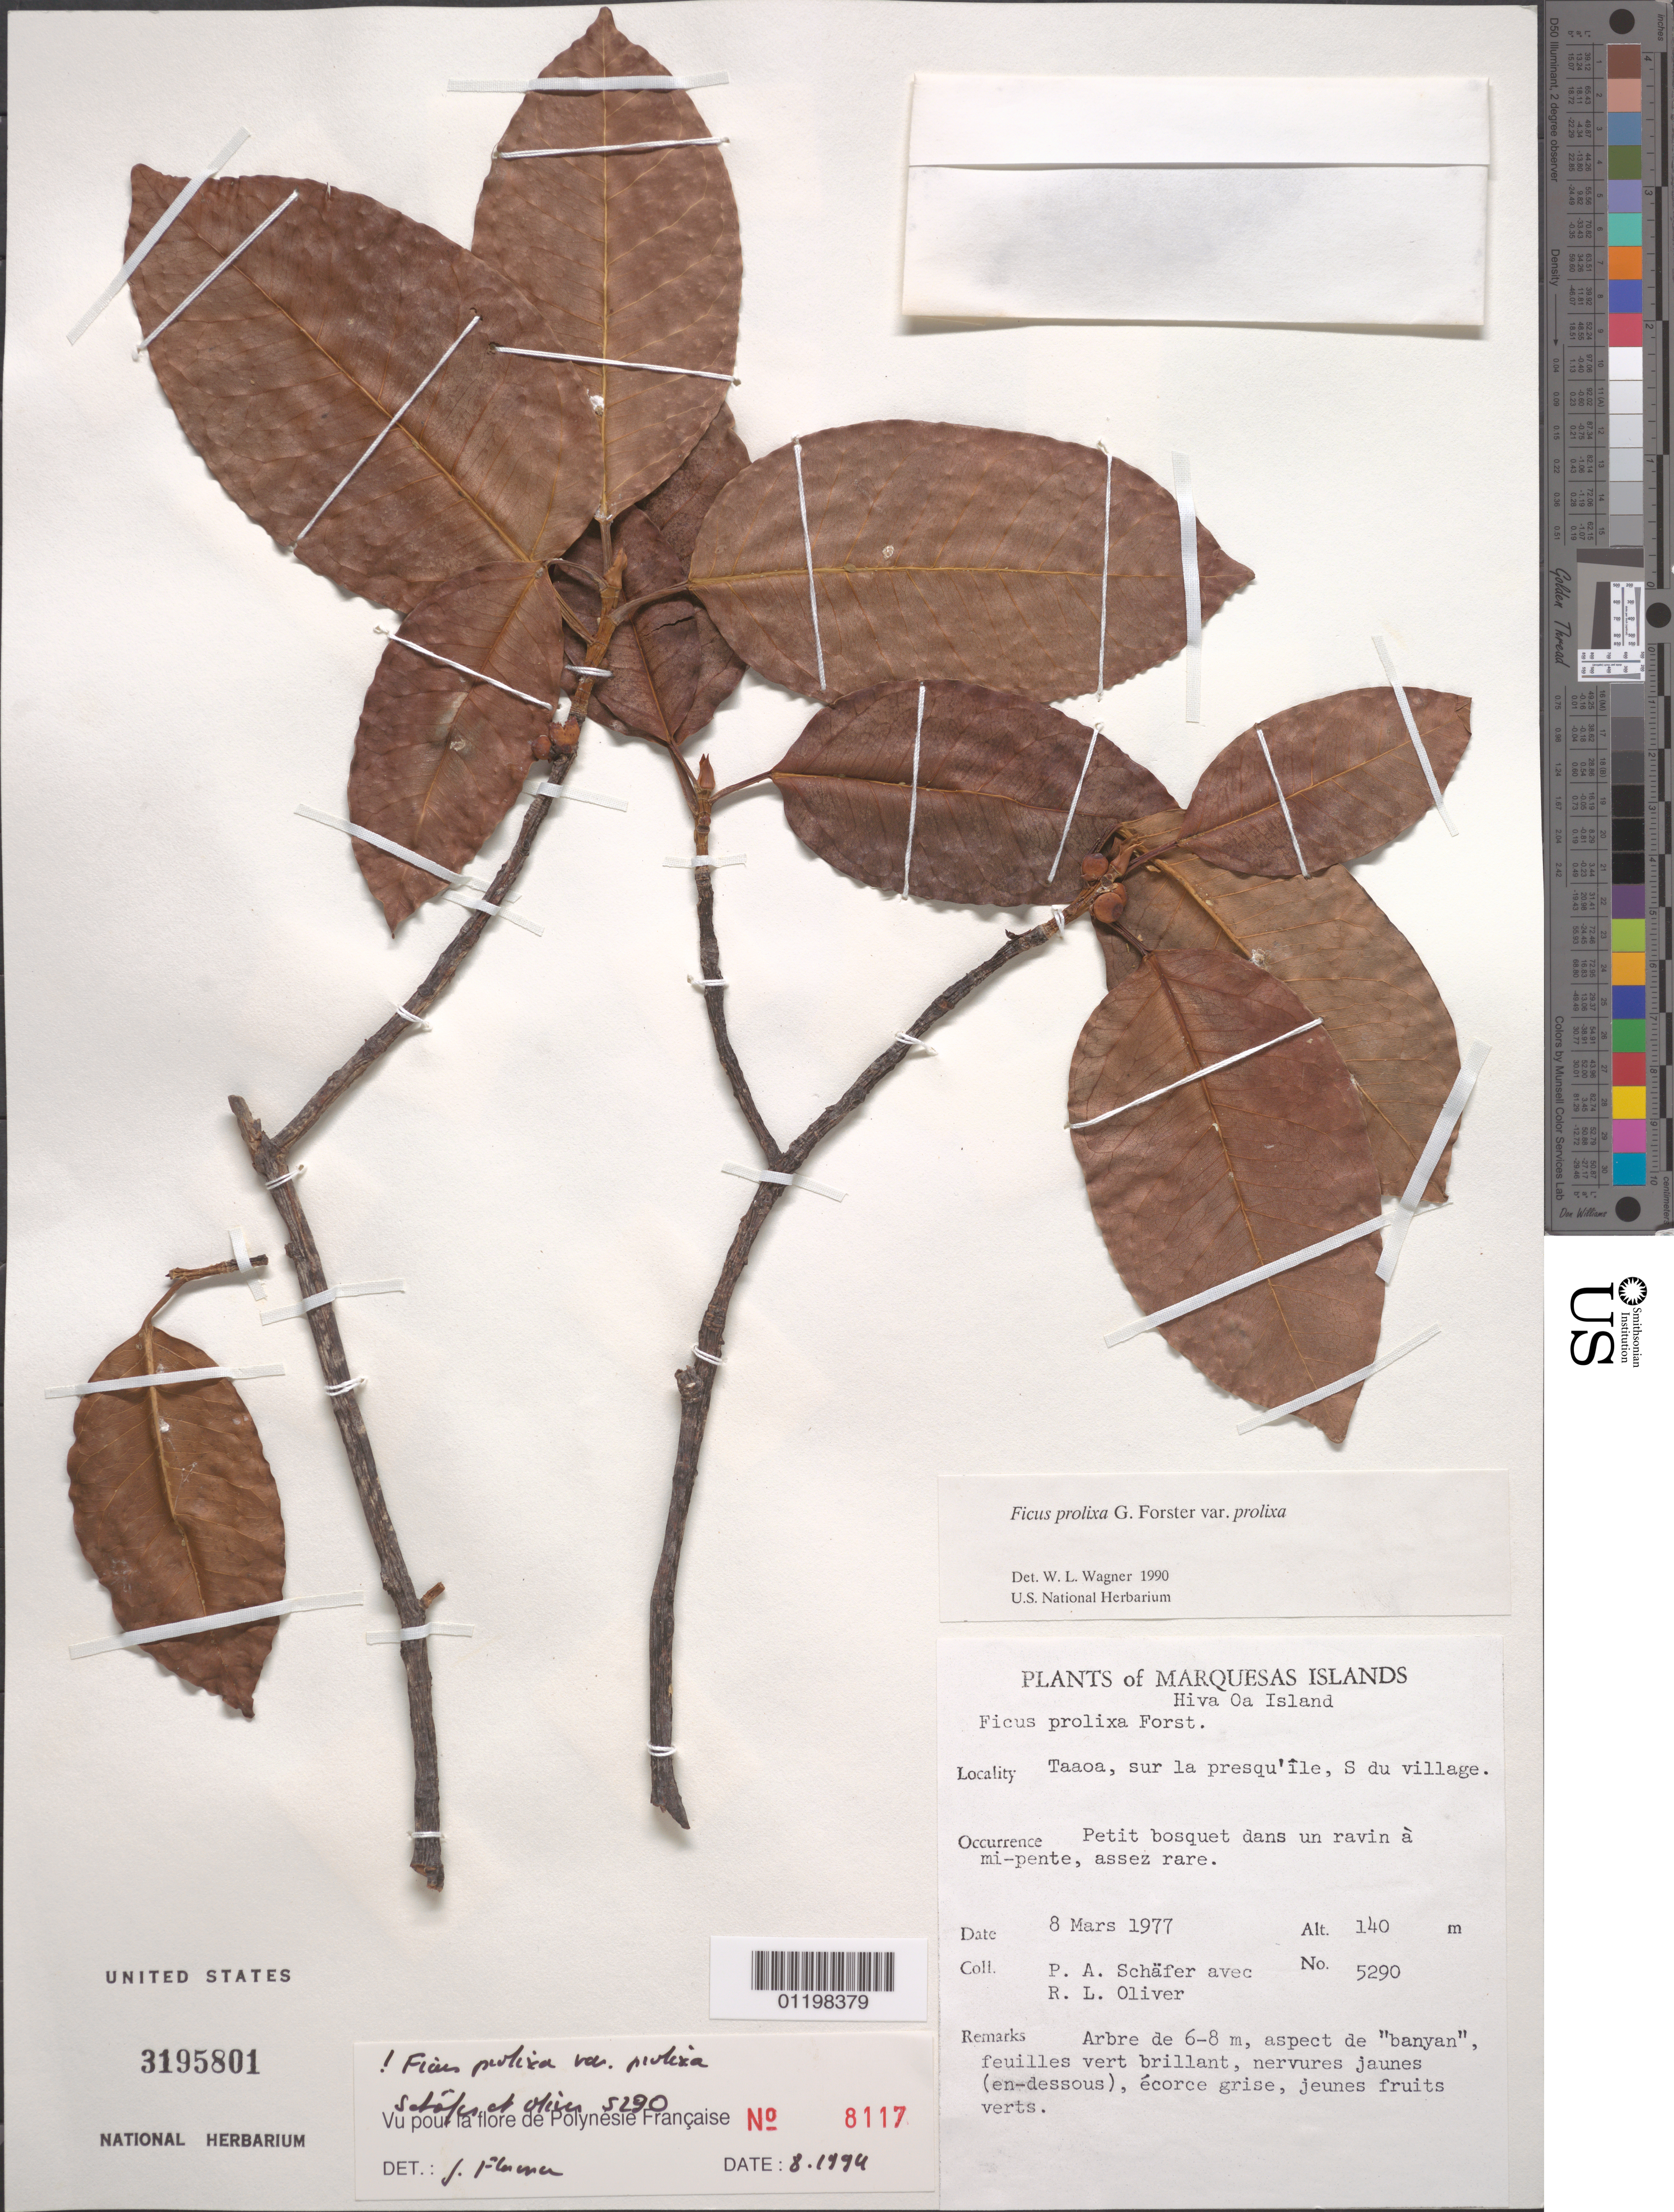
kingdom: Plantae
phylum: Tracheophyta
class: Magnoliopsida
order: Rosales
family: Moraceae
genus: Ficus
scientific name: Ficus prolixa var. prolixa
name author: G. Forst.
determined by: Wagner, W. L., (BOT), Smithsonian Institution - National Museum of Natural History (UNITED STATES)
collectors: P. A. Schäfer & R. L. Oliver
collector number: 5290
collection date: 1977-03-08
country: French Polynesia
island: Hiva Oa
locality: Taaoa, sur la presqi'êle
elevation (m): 140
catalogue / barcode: US 3195801